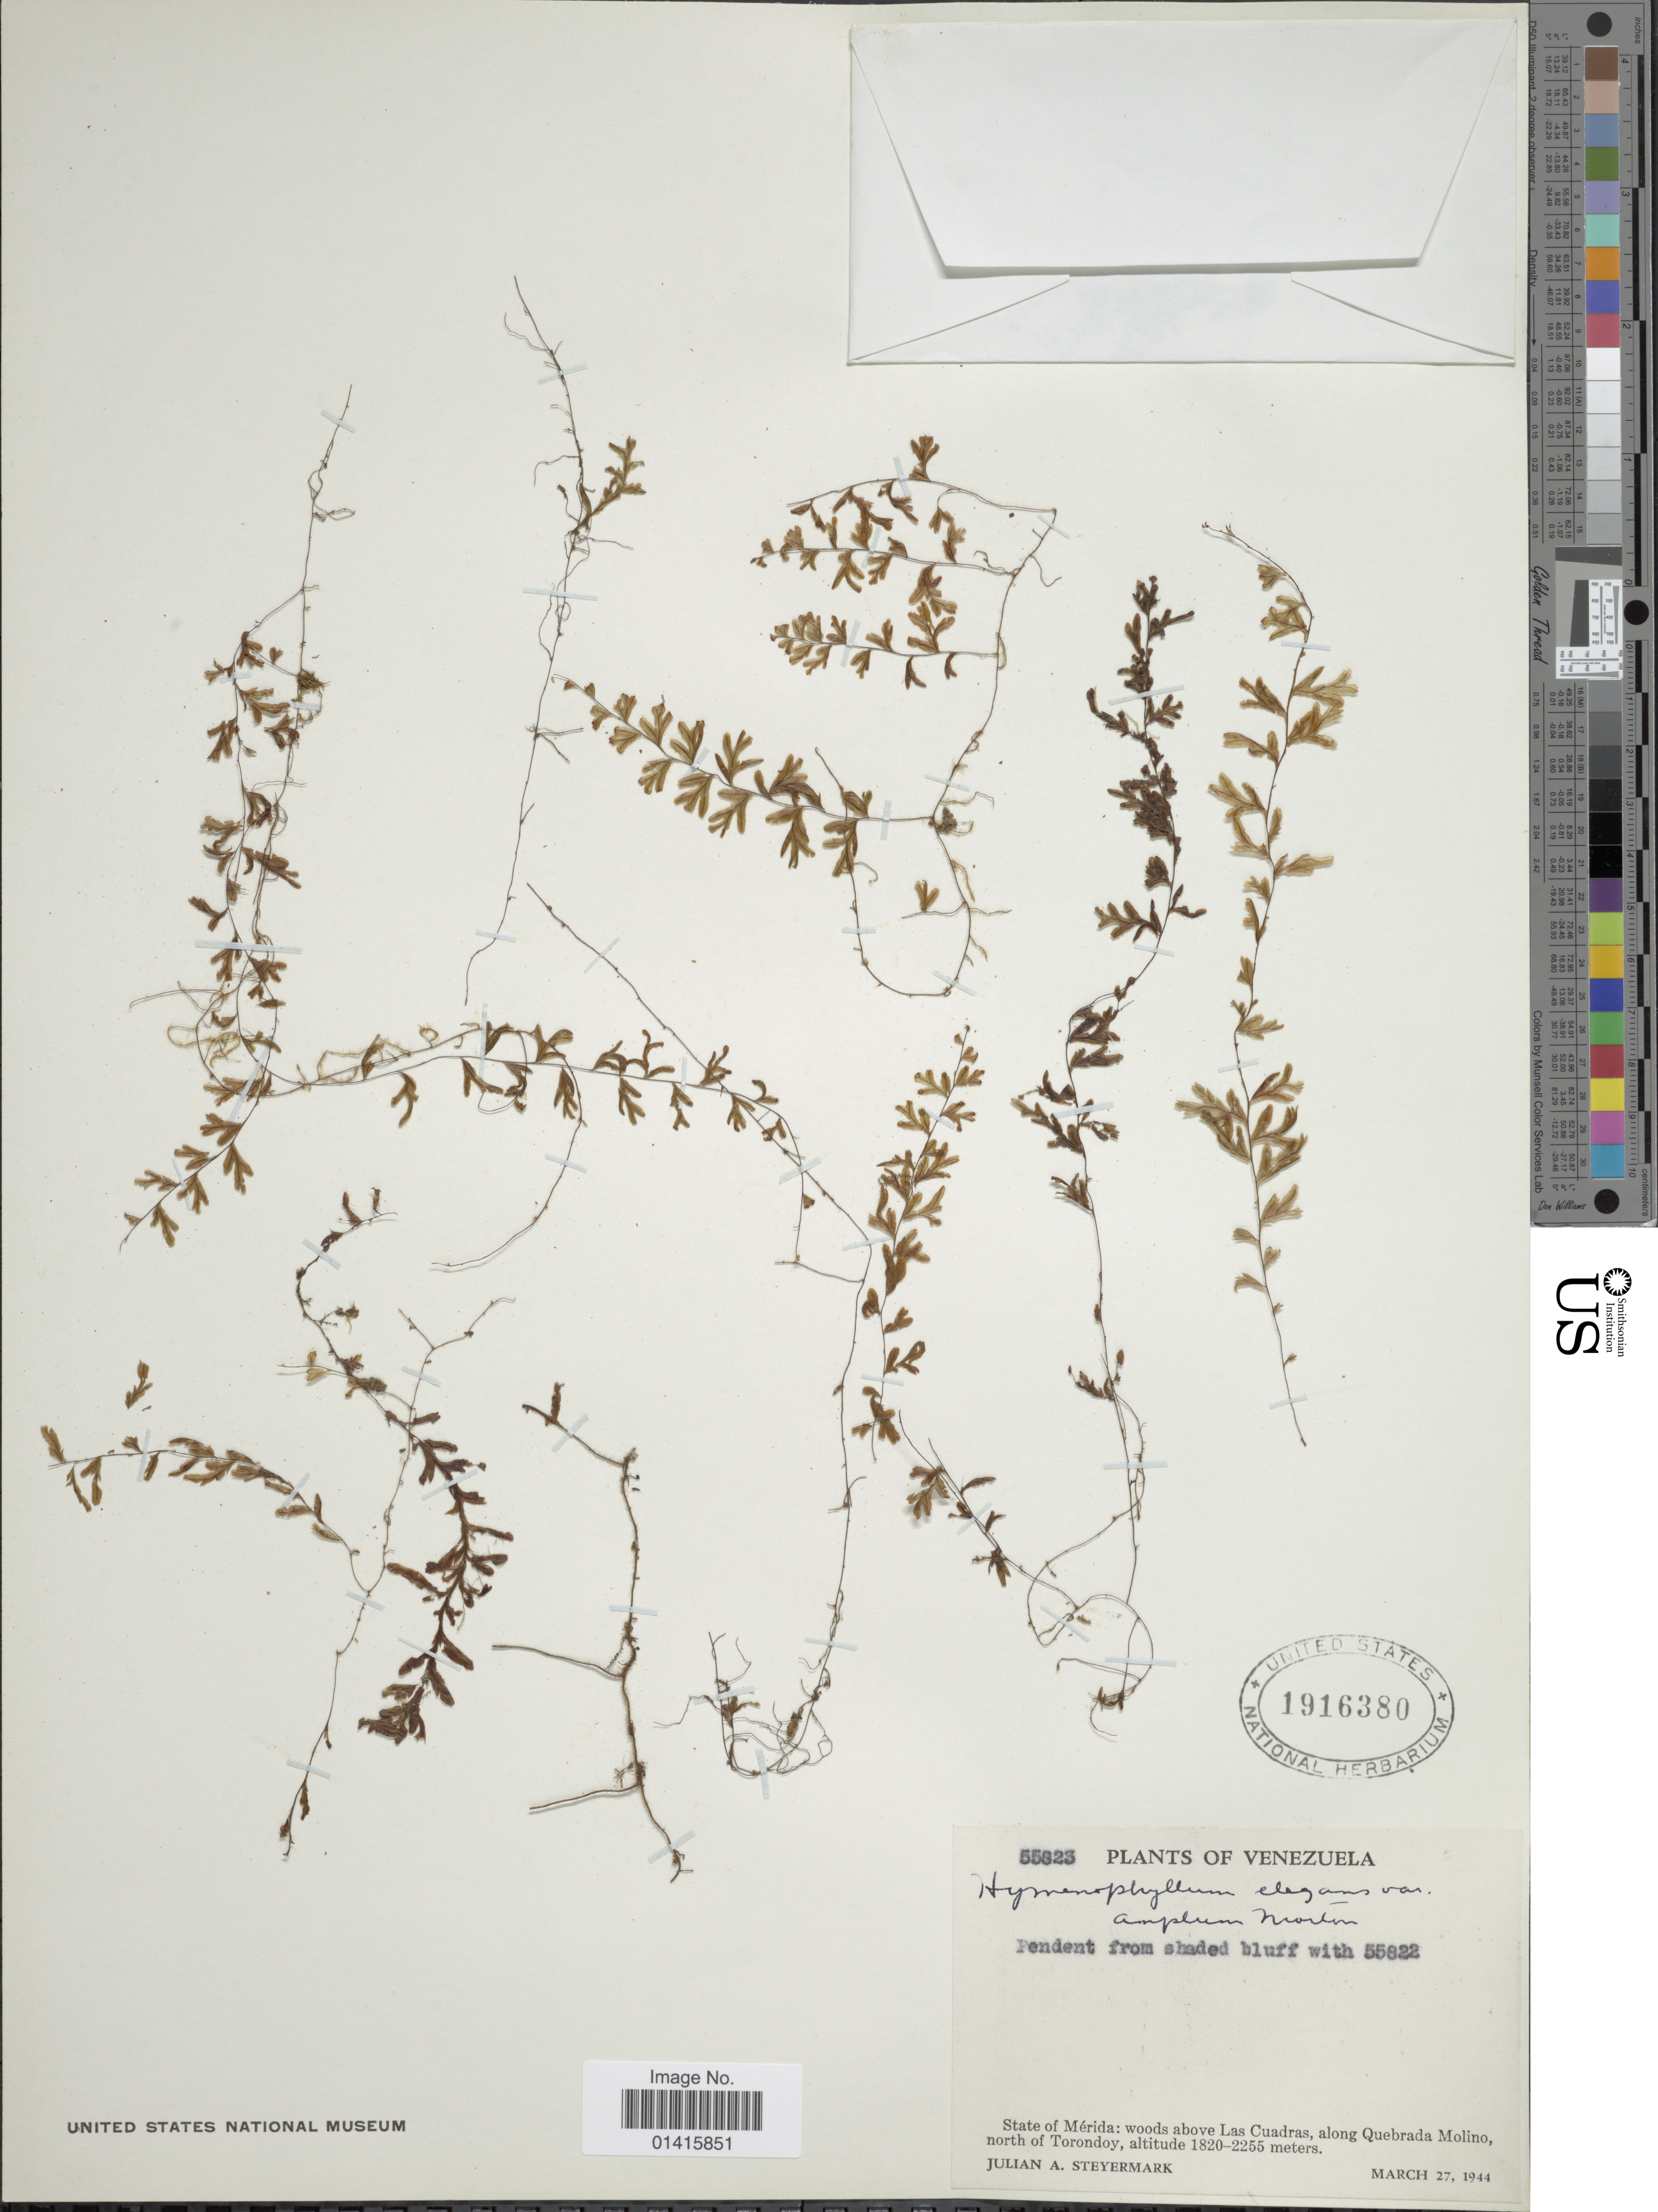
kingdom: Plantae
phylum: Tracheophyta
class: Polypodiopsida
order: Hymenophyllales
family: Hymenophyllaceae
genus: Hymenophyllum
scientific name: Hymenophyllum elegans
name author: Spreng.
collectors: J. Steyermark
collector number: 55823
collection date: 1944-03-27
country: Venezuela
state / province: Mérida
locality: State of Mérida: woods above Las Cuadras, along Quebrada Molino, north of Torondoy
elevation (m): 1820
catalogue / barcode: US 1916380